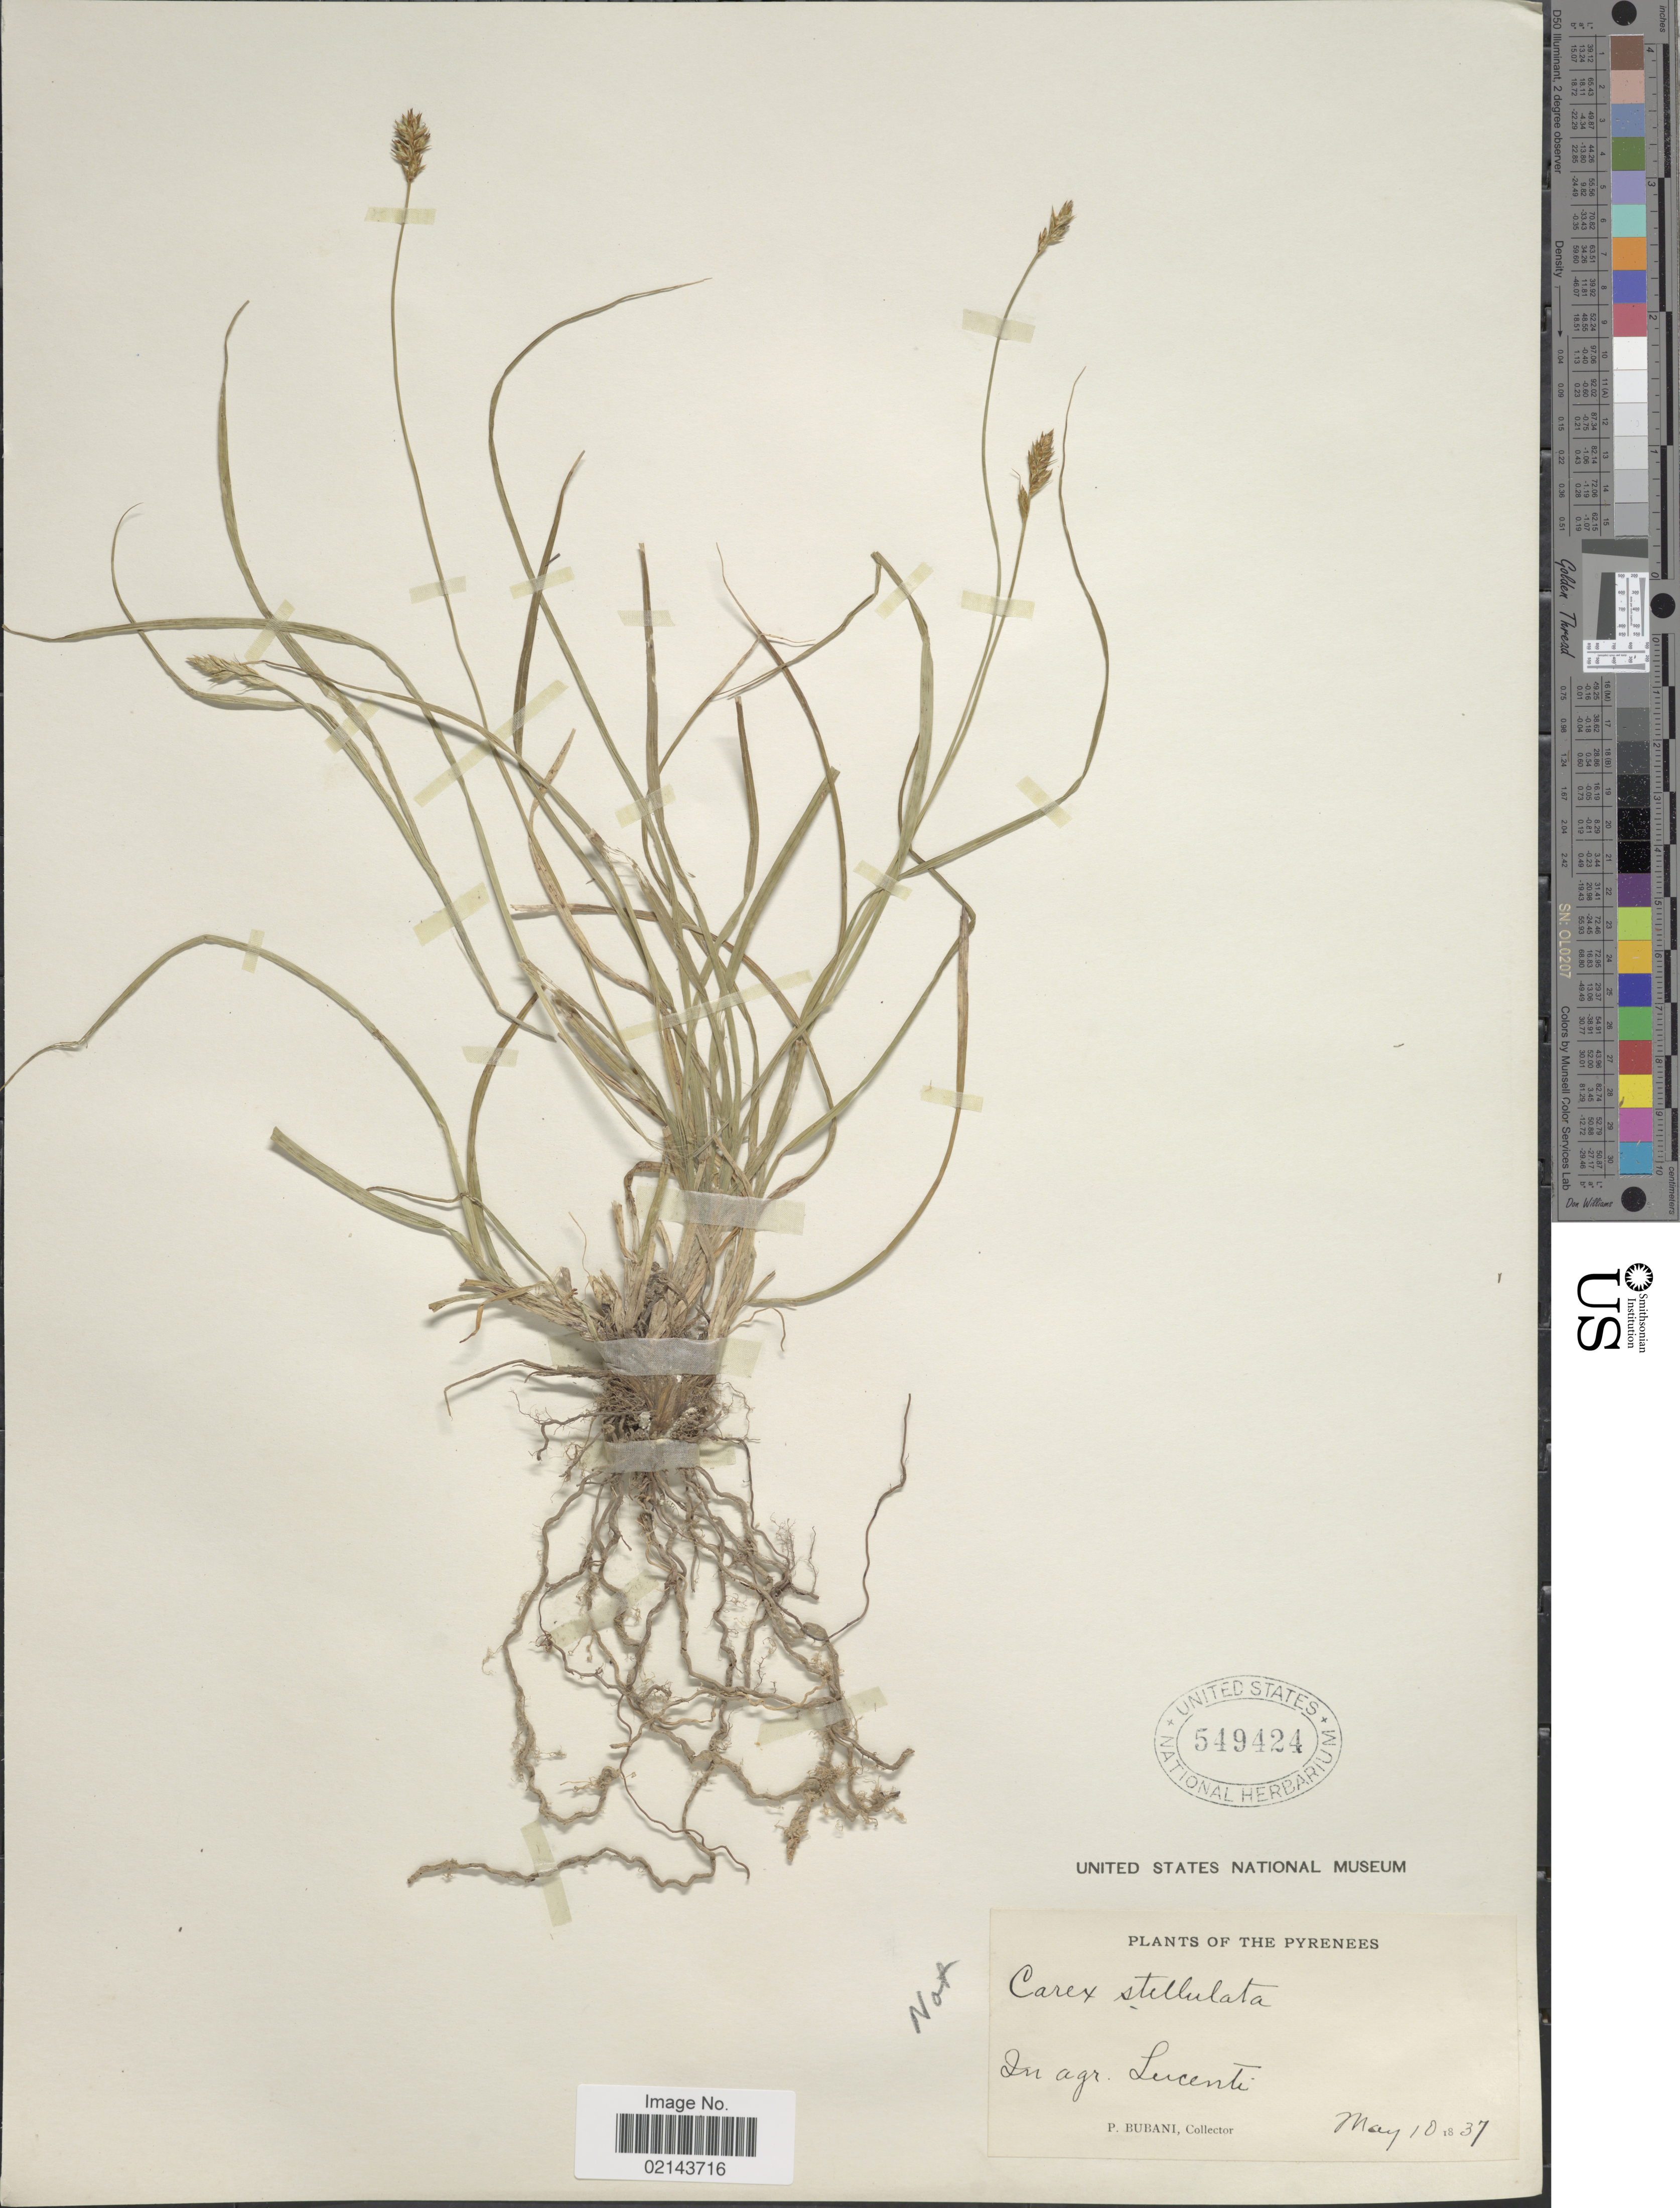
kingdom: Plantae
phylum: Tracheophyta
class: Liliopsida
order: Poales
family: Cyperaceae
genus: Carex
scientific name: Carex sp.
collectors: P. Bubani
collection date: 1837-05-10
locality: The Pyrenees, In agr Lucenti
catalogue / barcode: US 549424